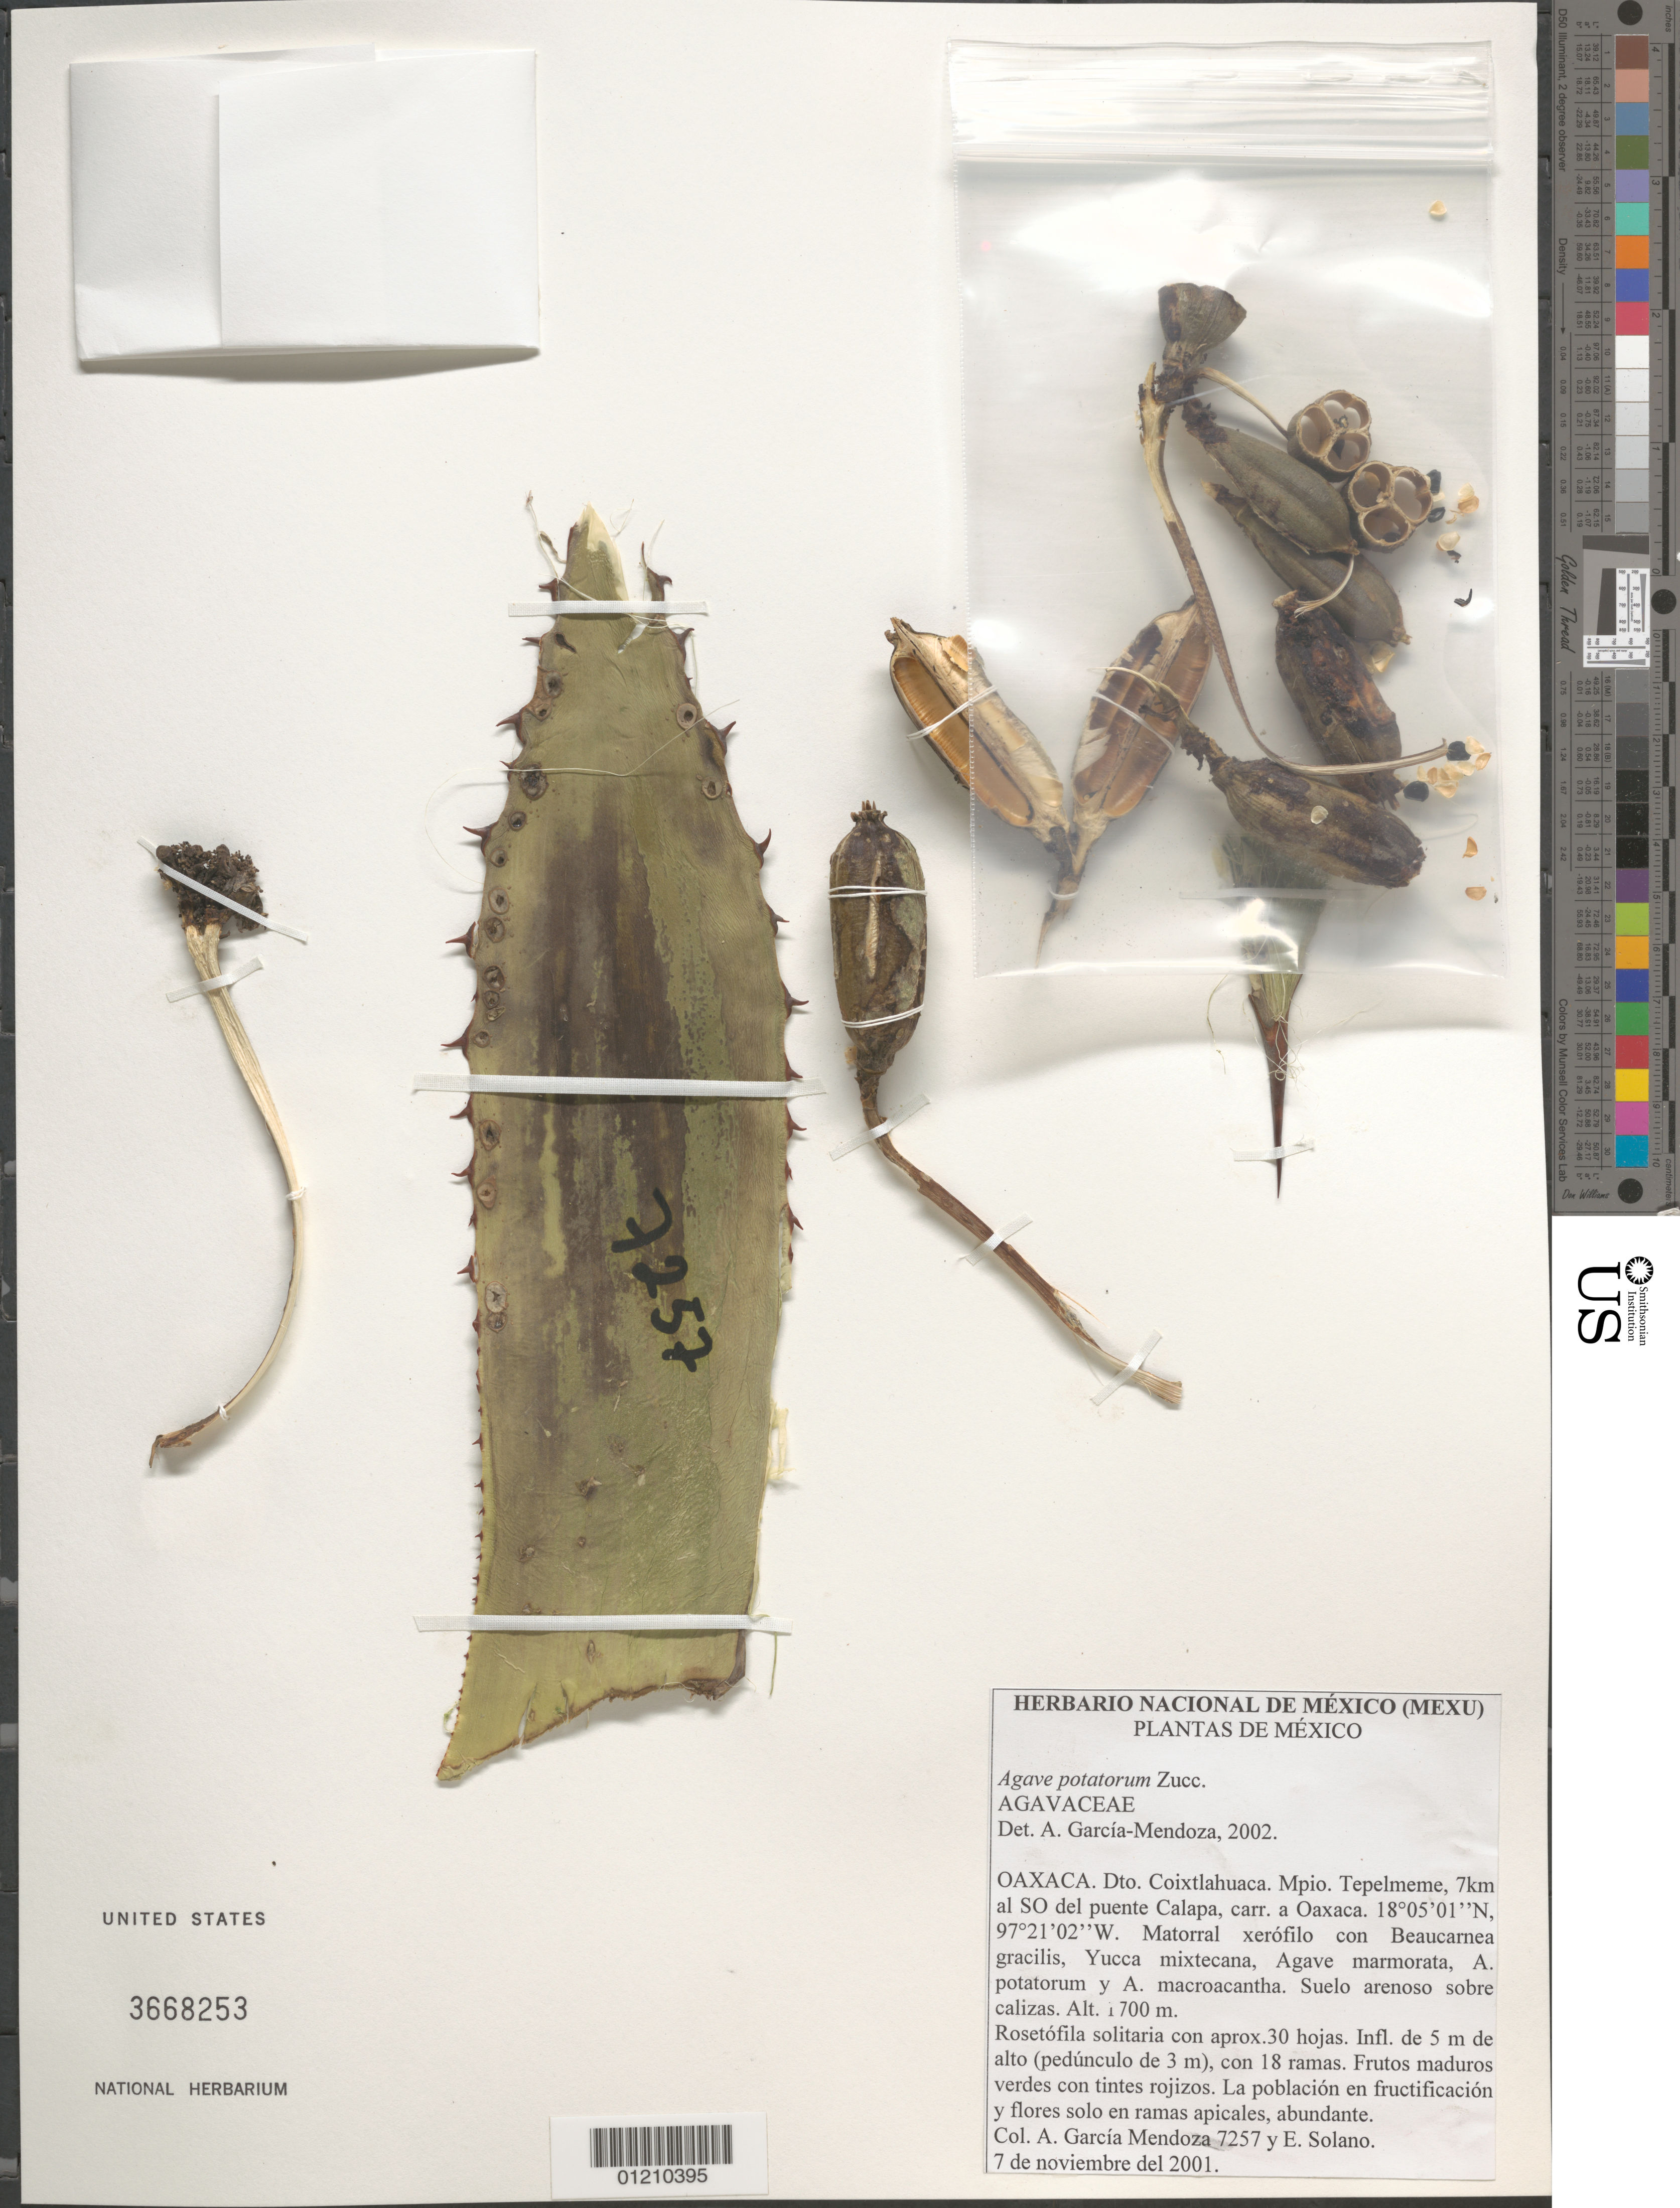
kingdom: Plantae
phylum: Tracheophyta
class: Liliopsida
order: Asparagales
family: Asparagaceae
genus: Agave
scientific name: Agave potatorum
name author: Zucc.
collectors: A. García-Mendoza & E. Solano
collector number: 7257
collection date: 2001-11-07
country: Mexico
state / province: Oaxaca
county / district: Coixtlahuaca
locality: Mpio. Tepelmene, 7km al SO del puente Calapa, carr. a Oaxaca.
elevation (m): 1700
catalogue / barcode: US 3668253